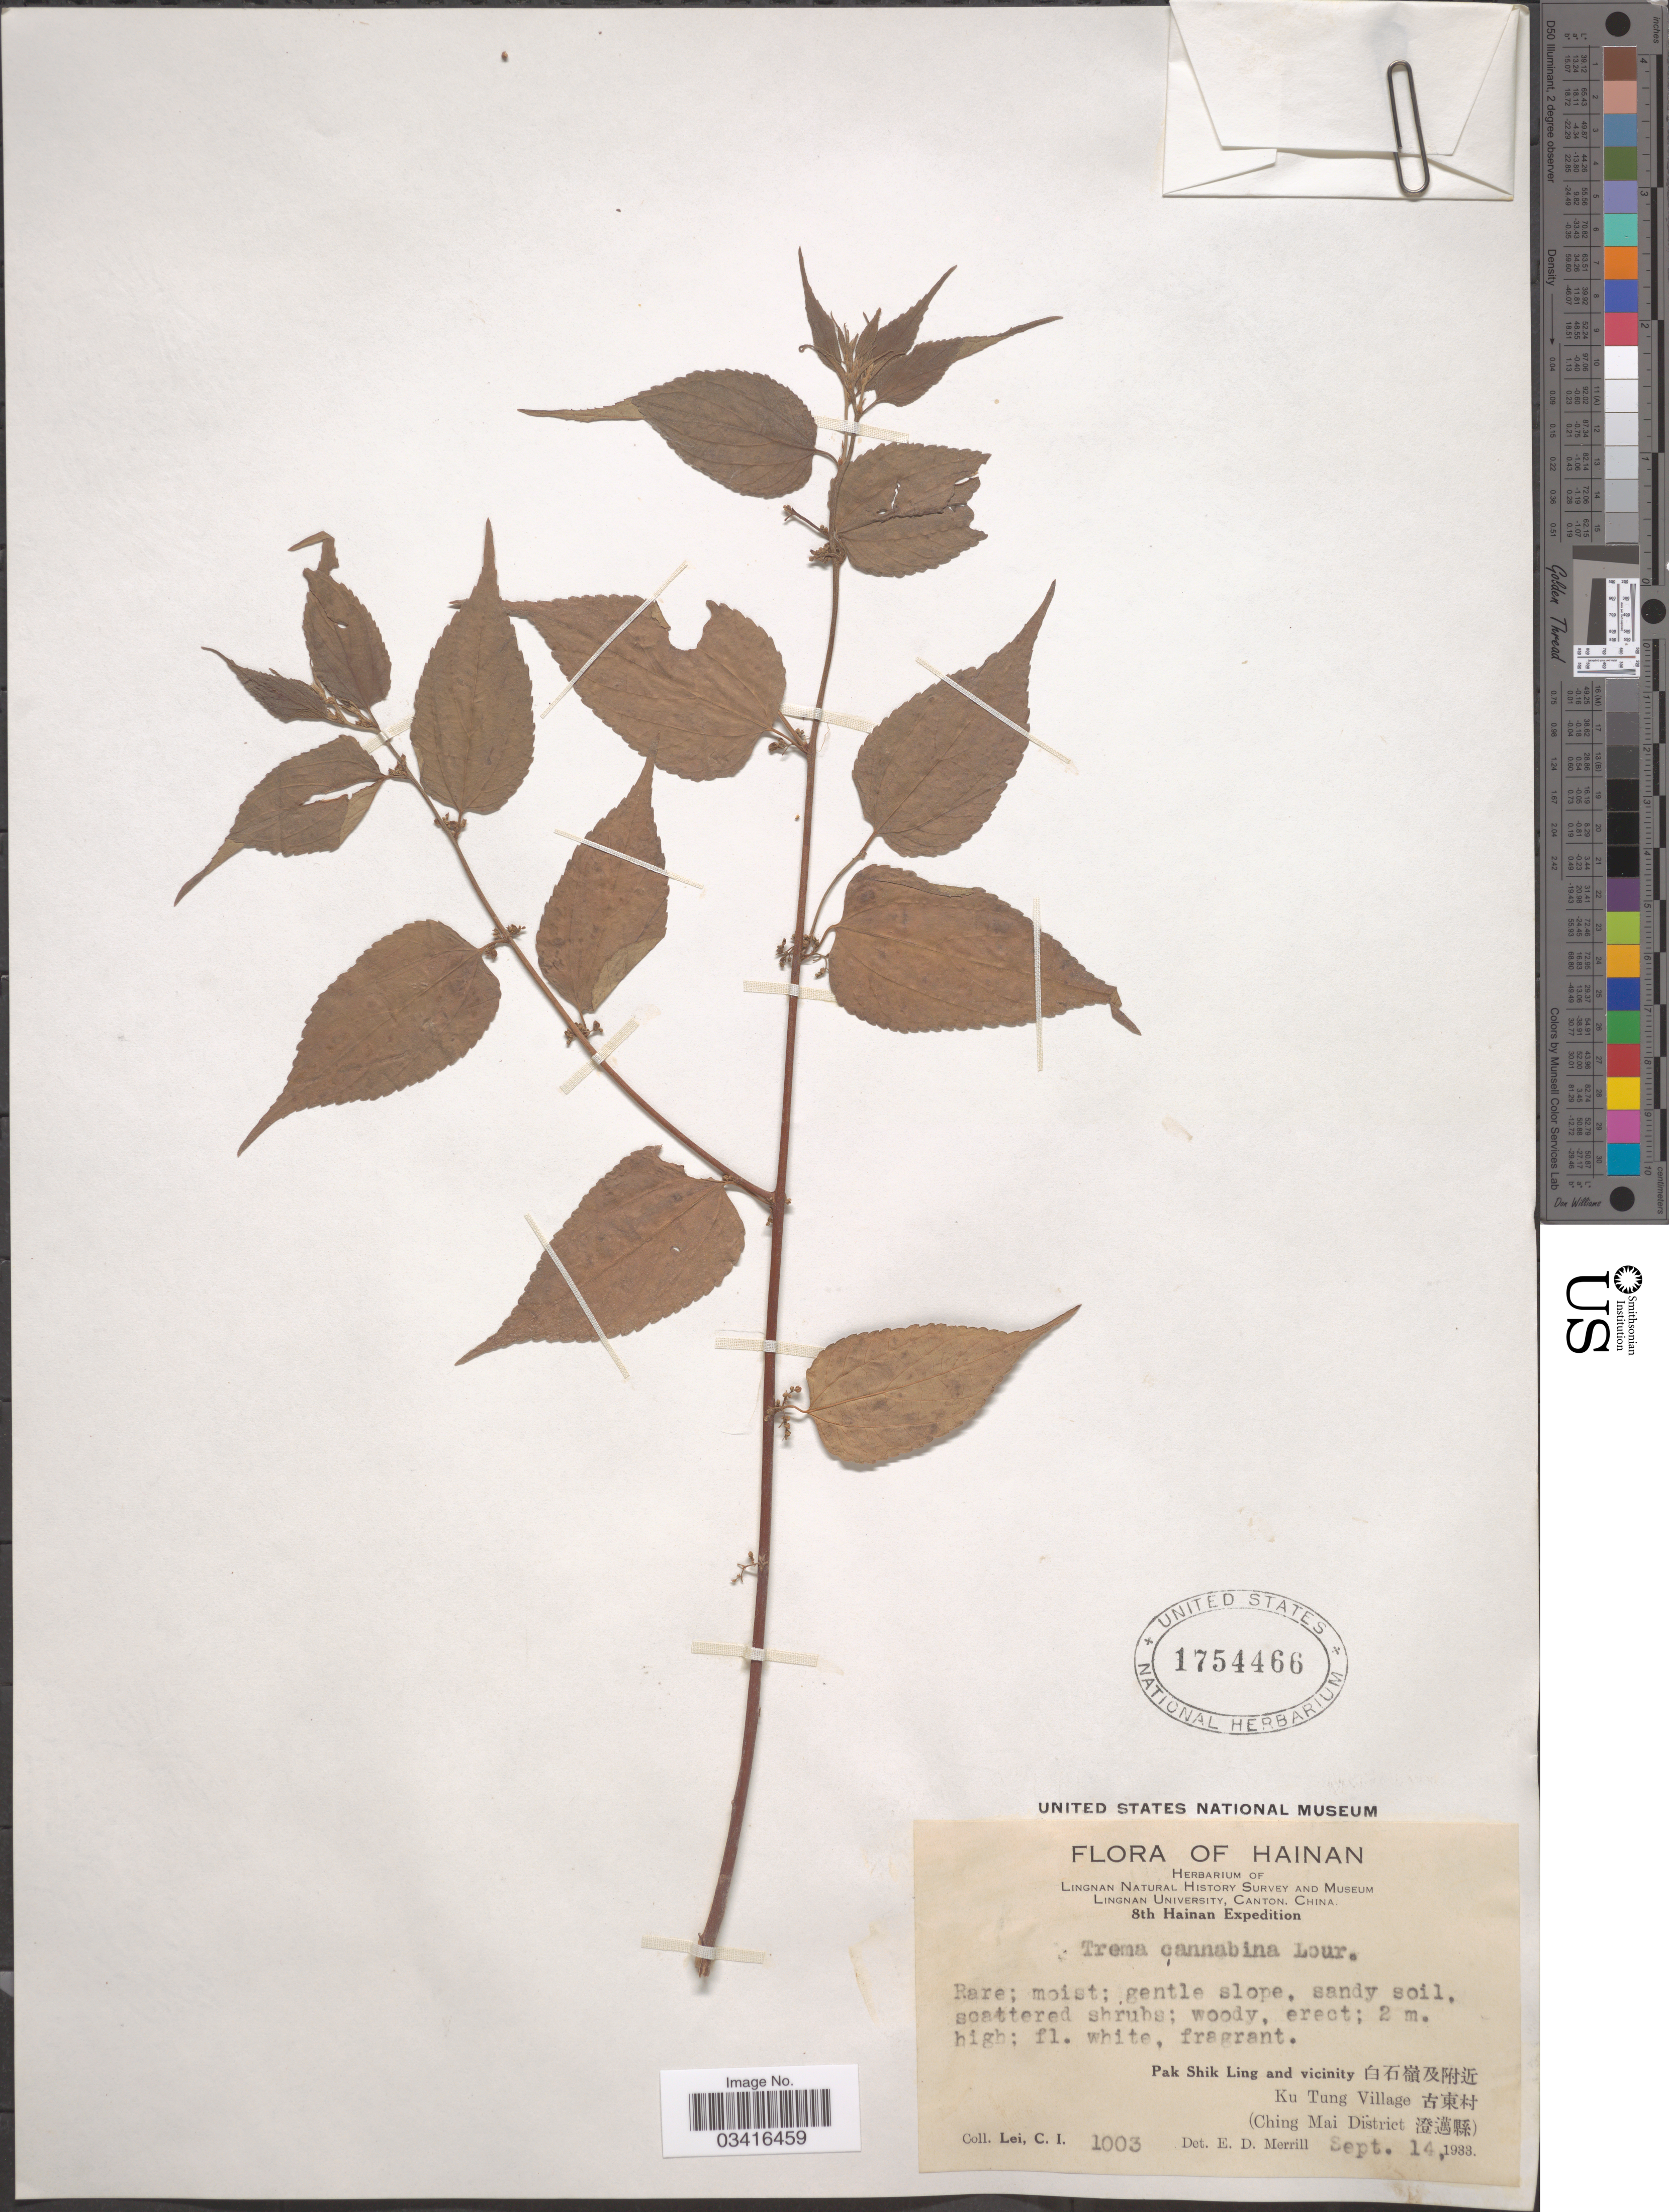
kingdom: Plantae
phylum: Tracheophyta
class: Magnoliopsida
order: Rosales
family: Cannabaceae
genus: Trema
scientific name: Trema cannabina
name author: Lour.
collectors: C. I. Lei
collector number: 1003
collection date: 1933-09-14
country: China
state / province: Hainan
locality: Pak Shik Ling and vicinity X. Ku Tung Village X. (Ching Mai District X).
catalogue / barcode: US 1754466